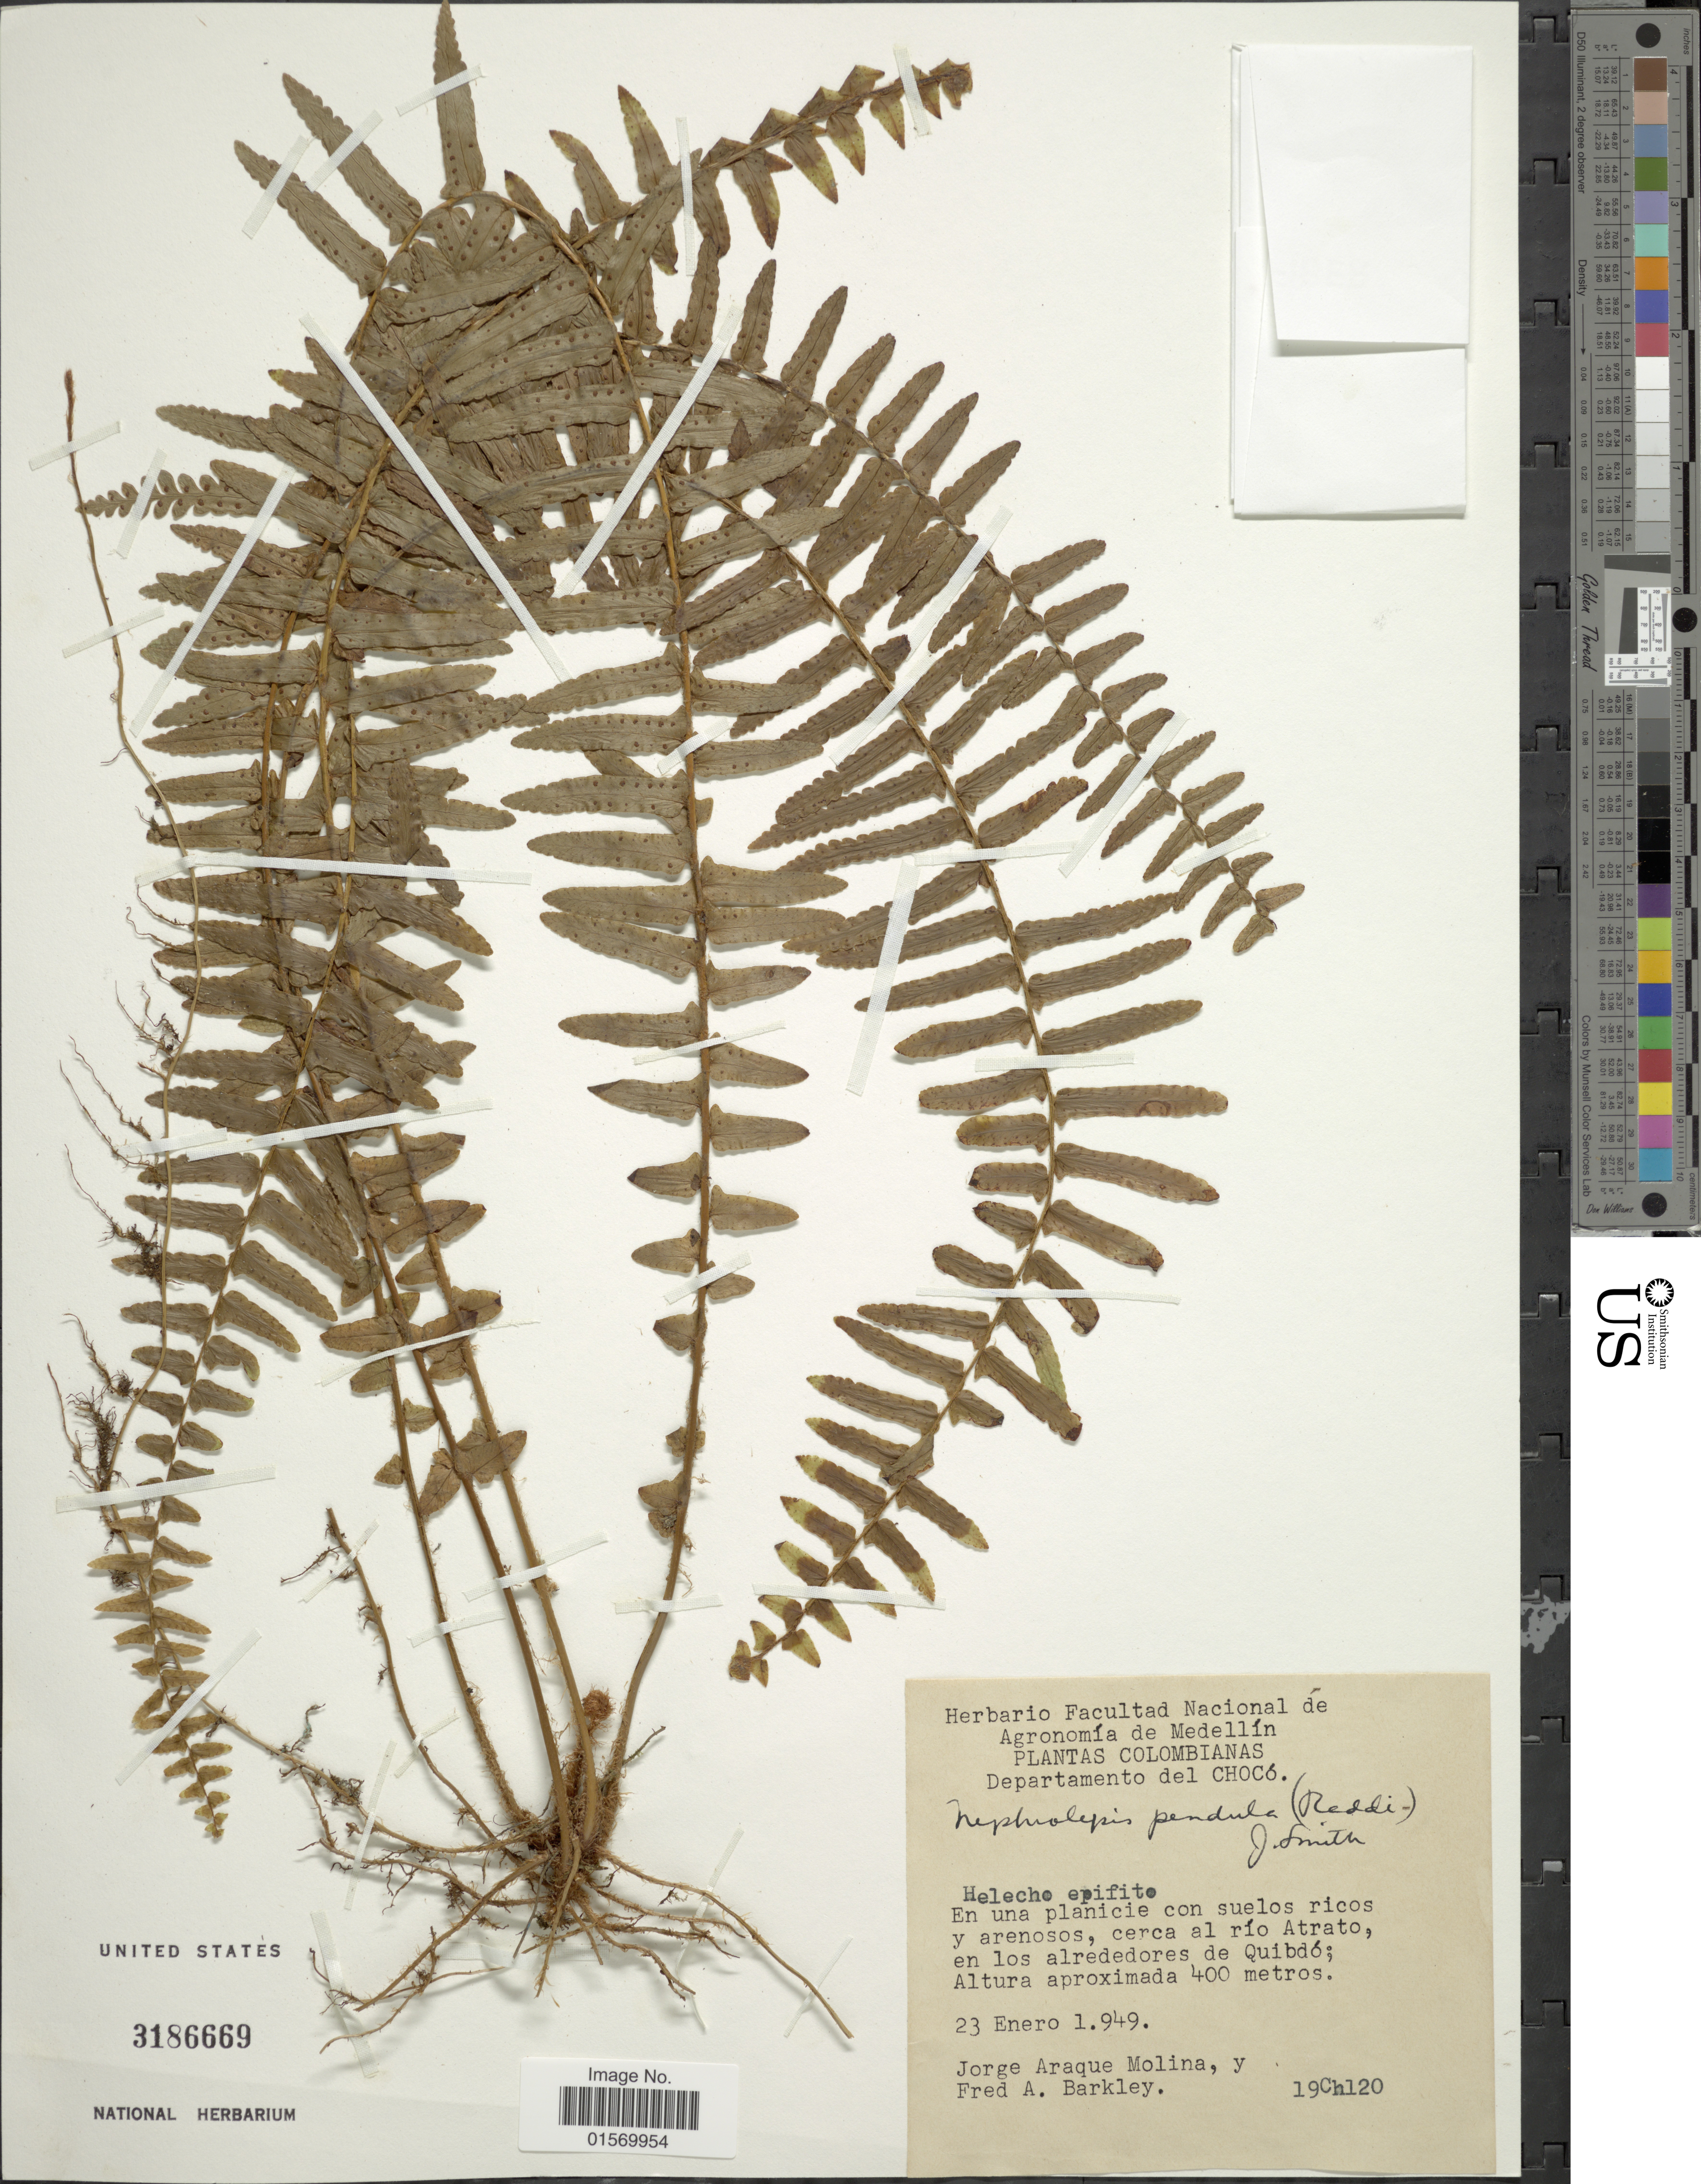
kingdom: Plantae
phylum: Tracheophyta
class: Polypodiopsida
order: Polypodiales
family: Nephrolepidaceae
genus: Nephrolepis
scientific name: Nephrolepis pendula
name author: (Raddi) J. Sm.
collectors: J. Araque Molina & F. A. Barkley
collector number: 19Ch120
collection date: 1949-01-23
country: Colombia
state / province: Chocó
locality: En una planicie con suelos ricos y arenosos, cerca al río Atrato, en los alrededores de Quibdó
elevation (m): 400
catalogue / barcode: US 3186669